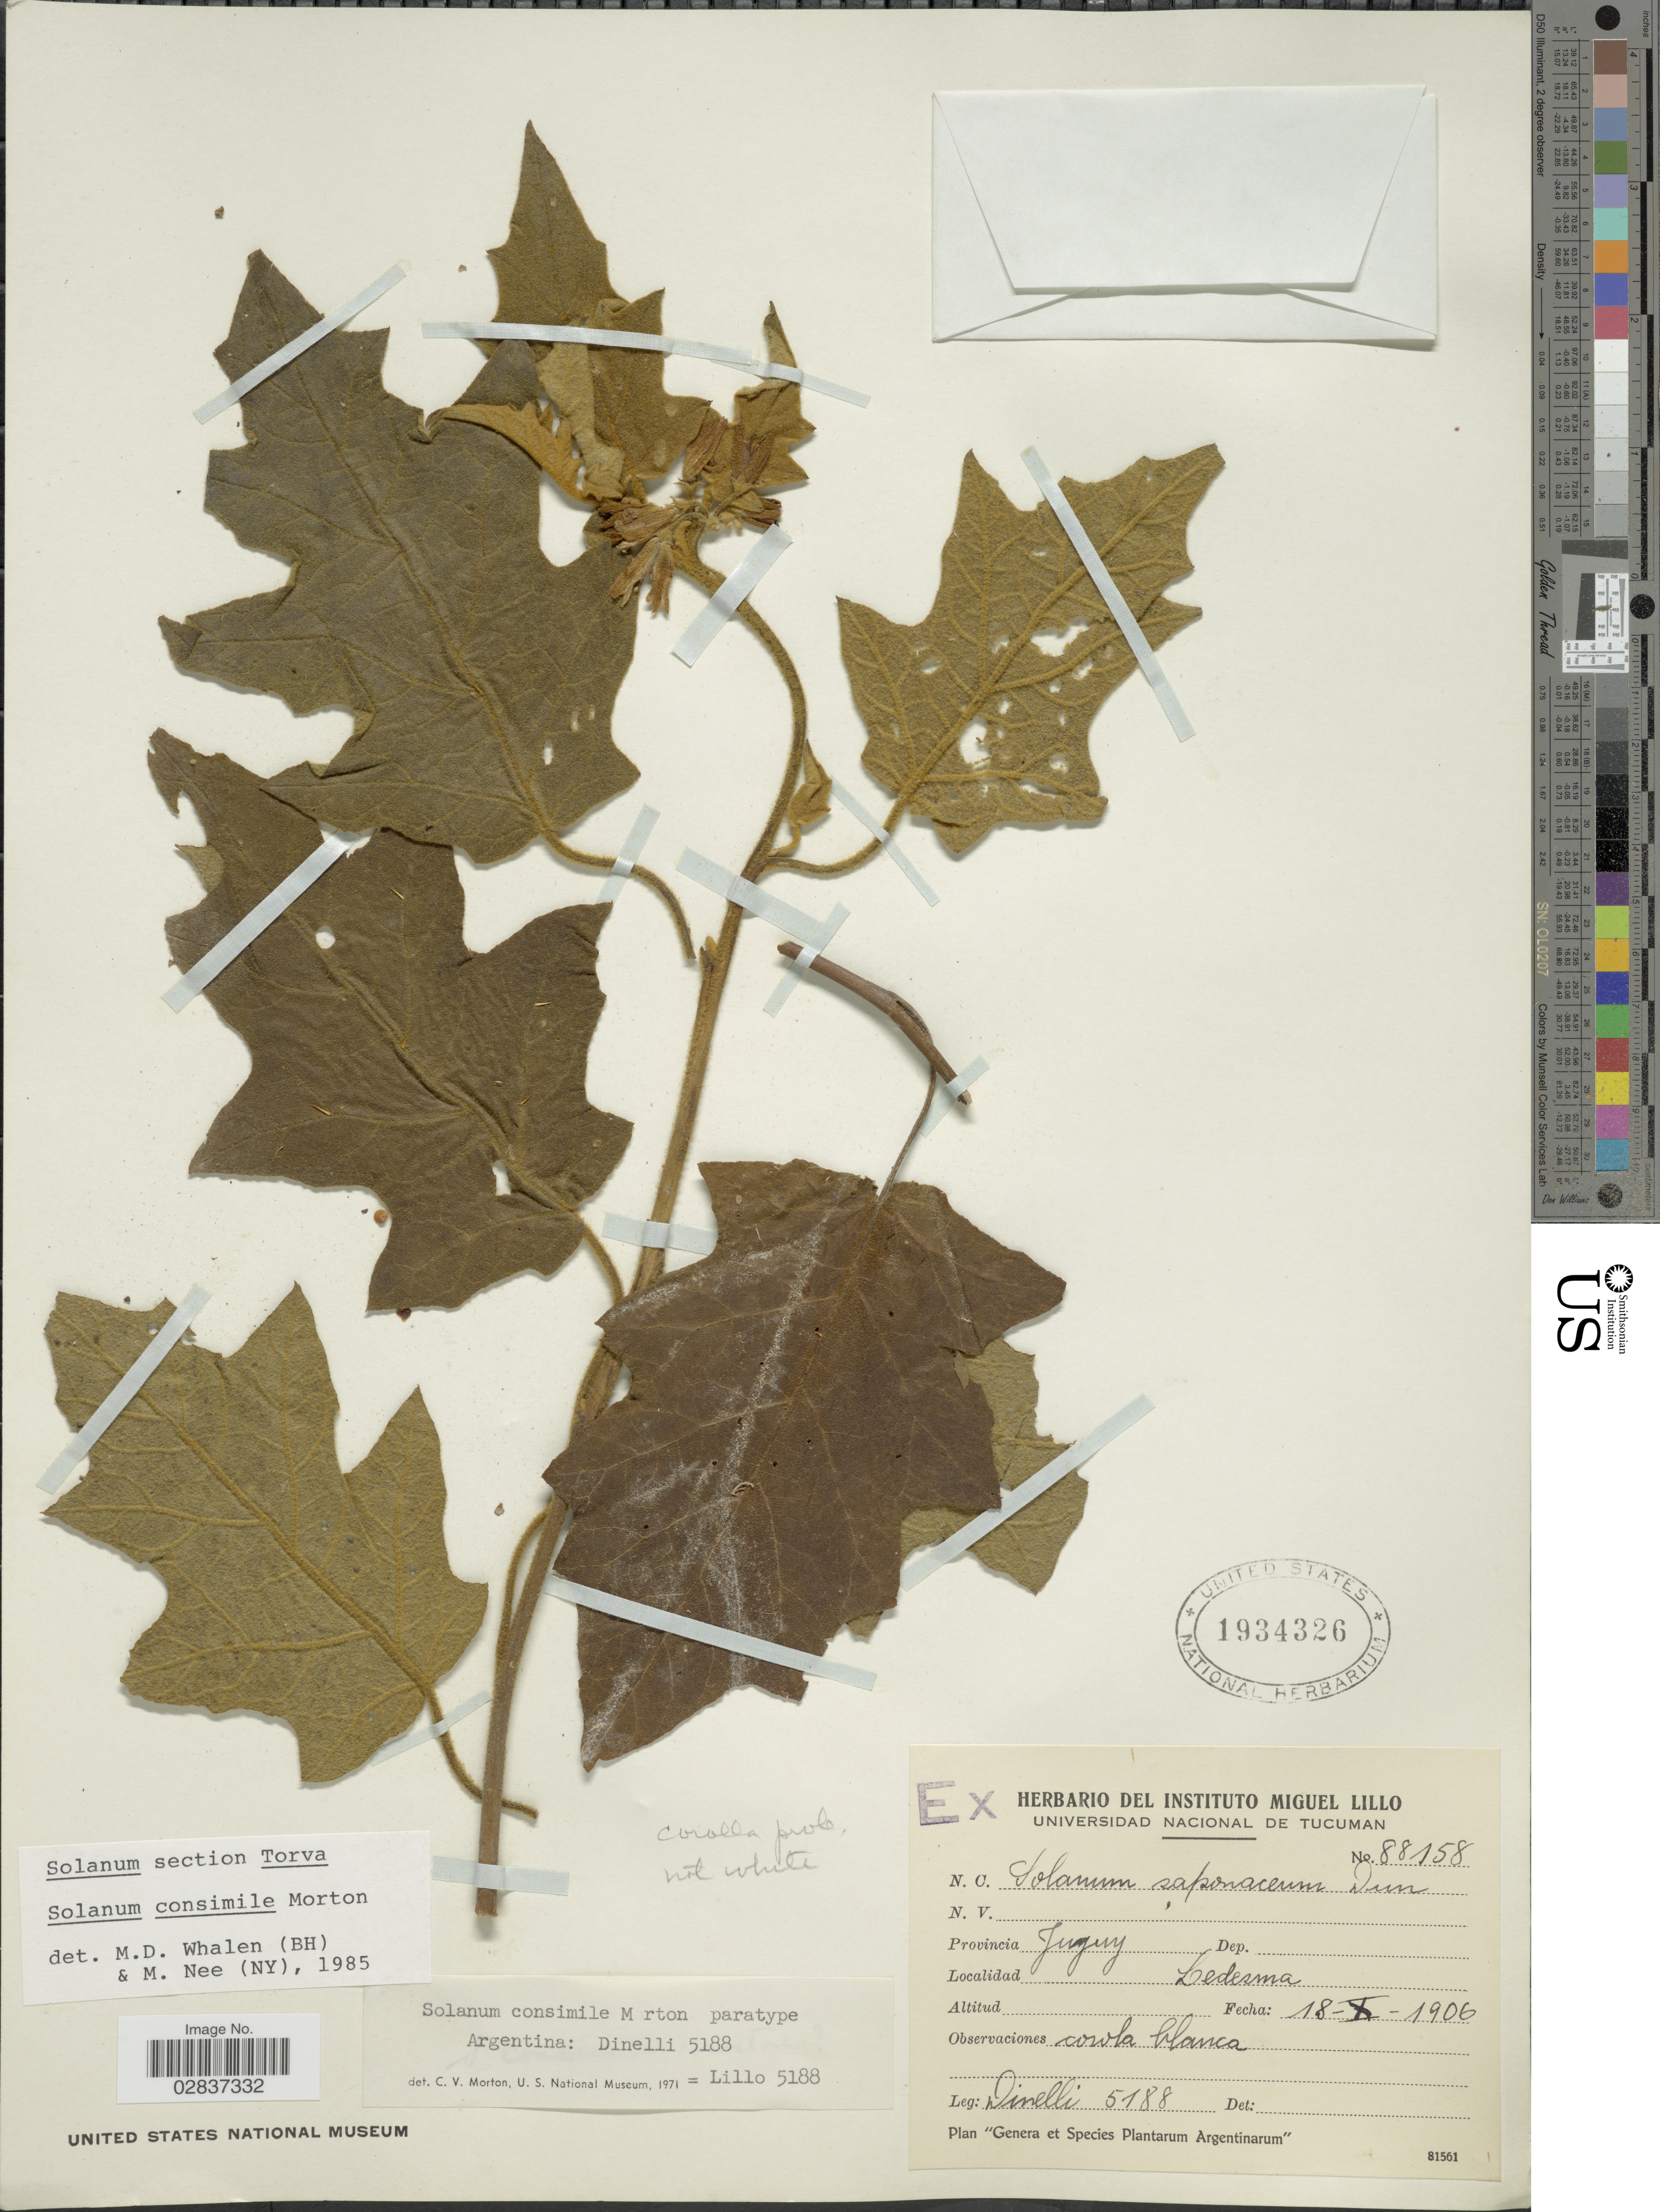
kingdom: Plantae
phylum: Tracheophyta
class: Magnoliopsida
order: Solanales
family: Solanaceae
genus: Solanum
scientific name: Solanum consimile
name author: C.V. Morton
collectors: Dinelli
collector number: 5188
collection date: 1906-10-18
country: Argentina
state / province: Jujuy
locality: Provincia Jujuy, Ledesma.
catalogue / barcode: US 1934326